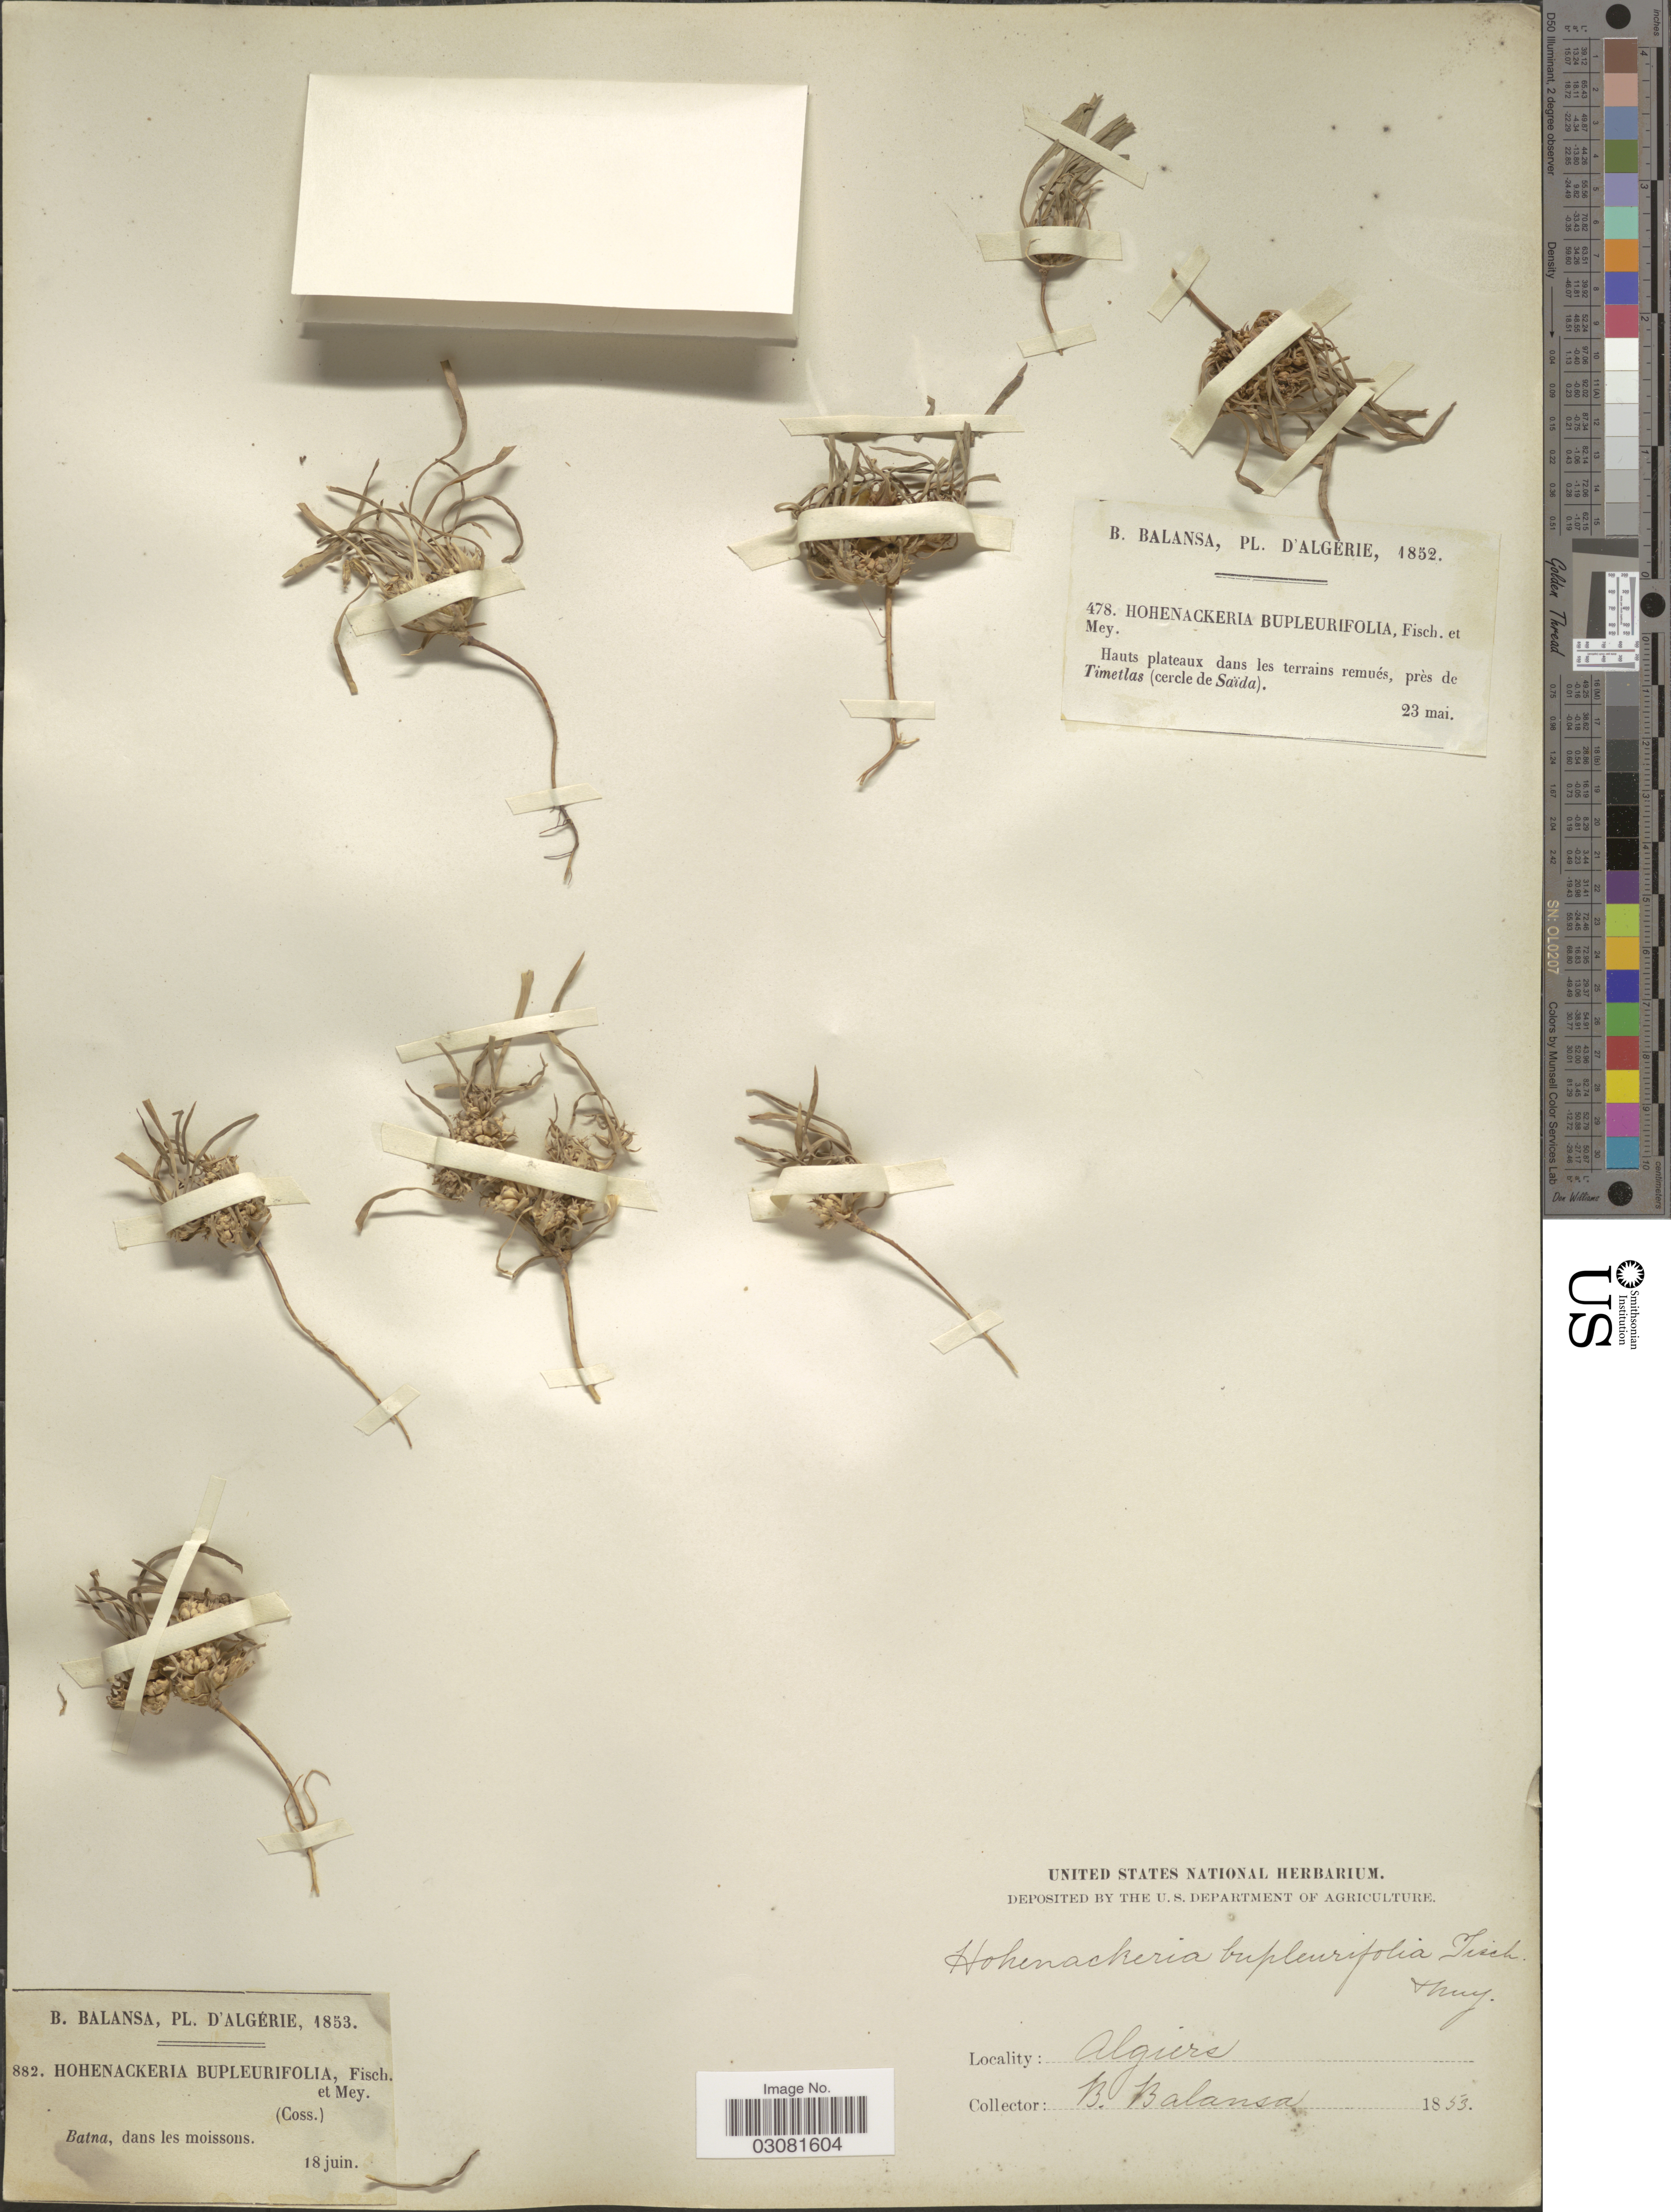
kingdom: Plantae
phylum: Tracheophyta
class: Magnoliopsida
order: Apiales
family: Apiaceae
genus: Hohenackeria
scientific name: Hohenackeria bupleurifolia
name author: Fisch. & C.A. Mey.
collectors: B. Balansa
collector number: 478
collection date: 1852-05-23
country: Algeria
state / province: Saïda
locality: Hauts plateaux dans les terrains remués, près de Timetlas (cercle de Saïda).